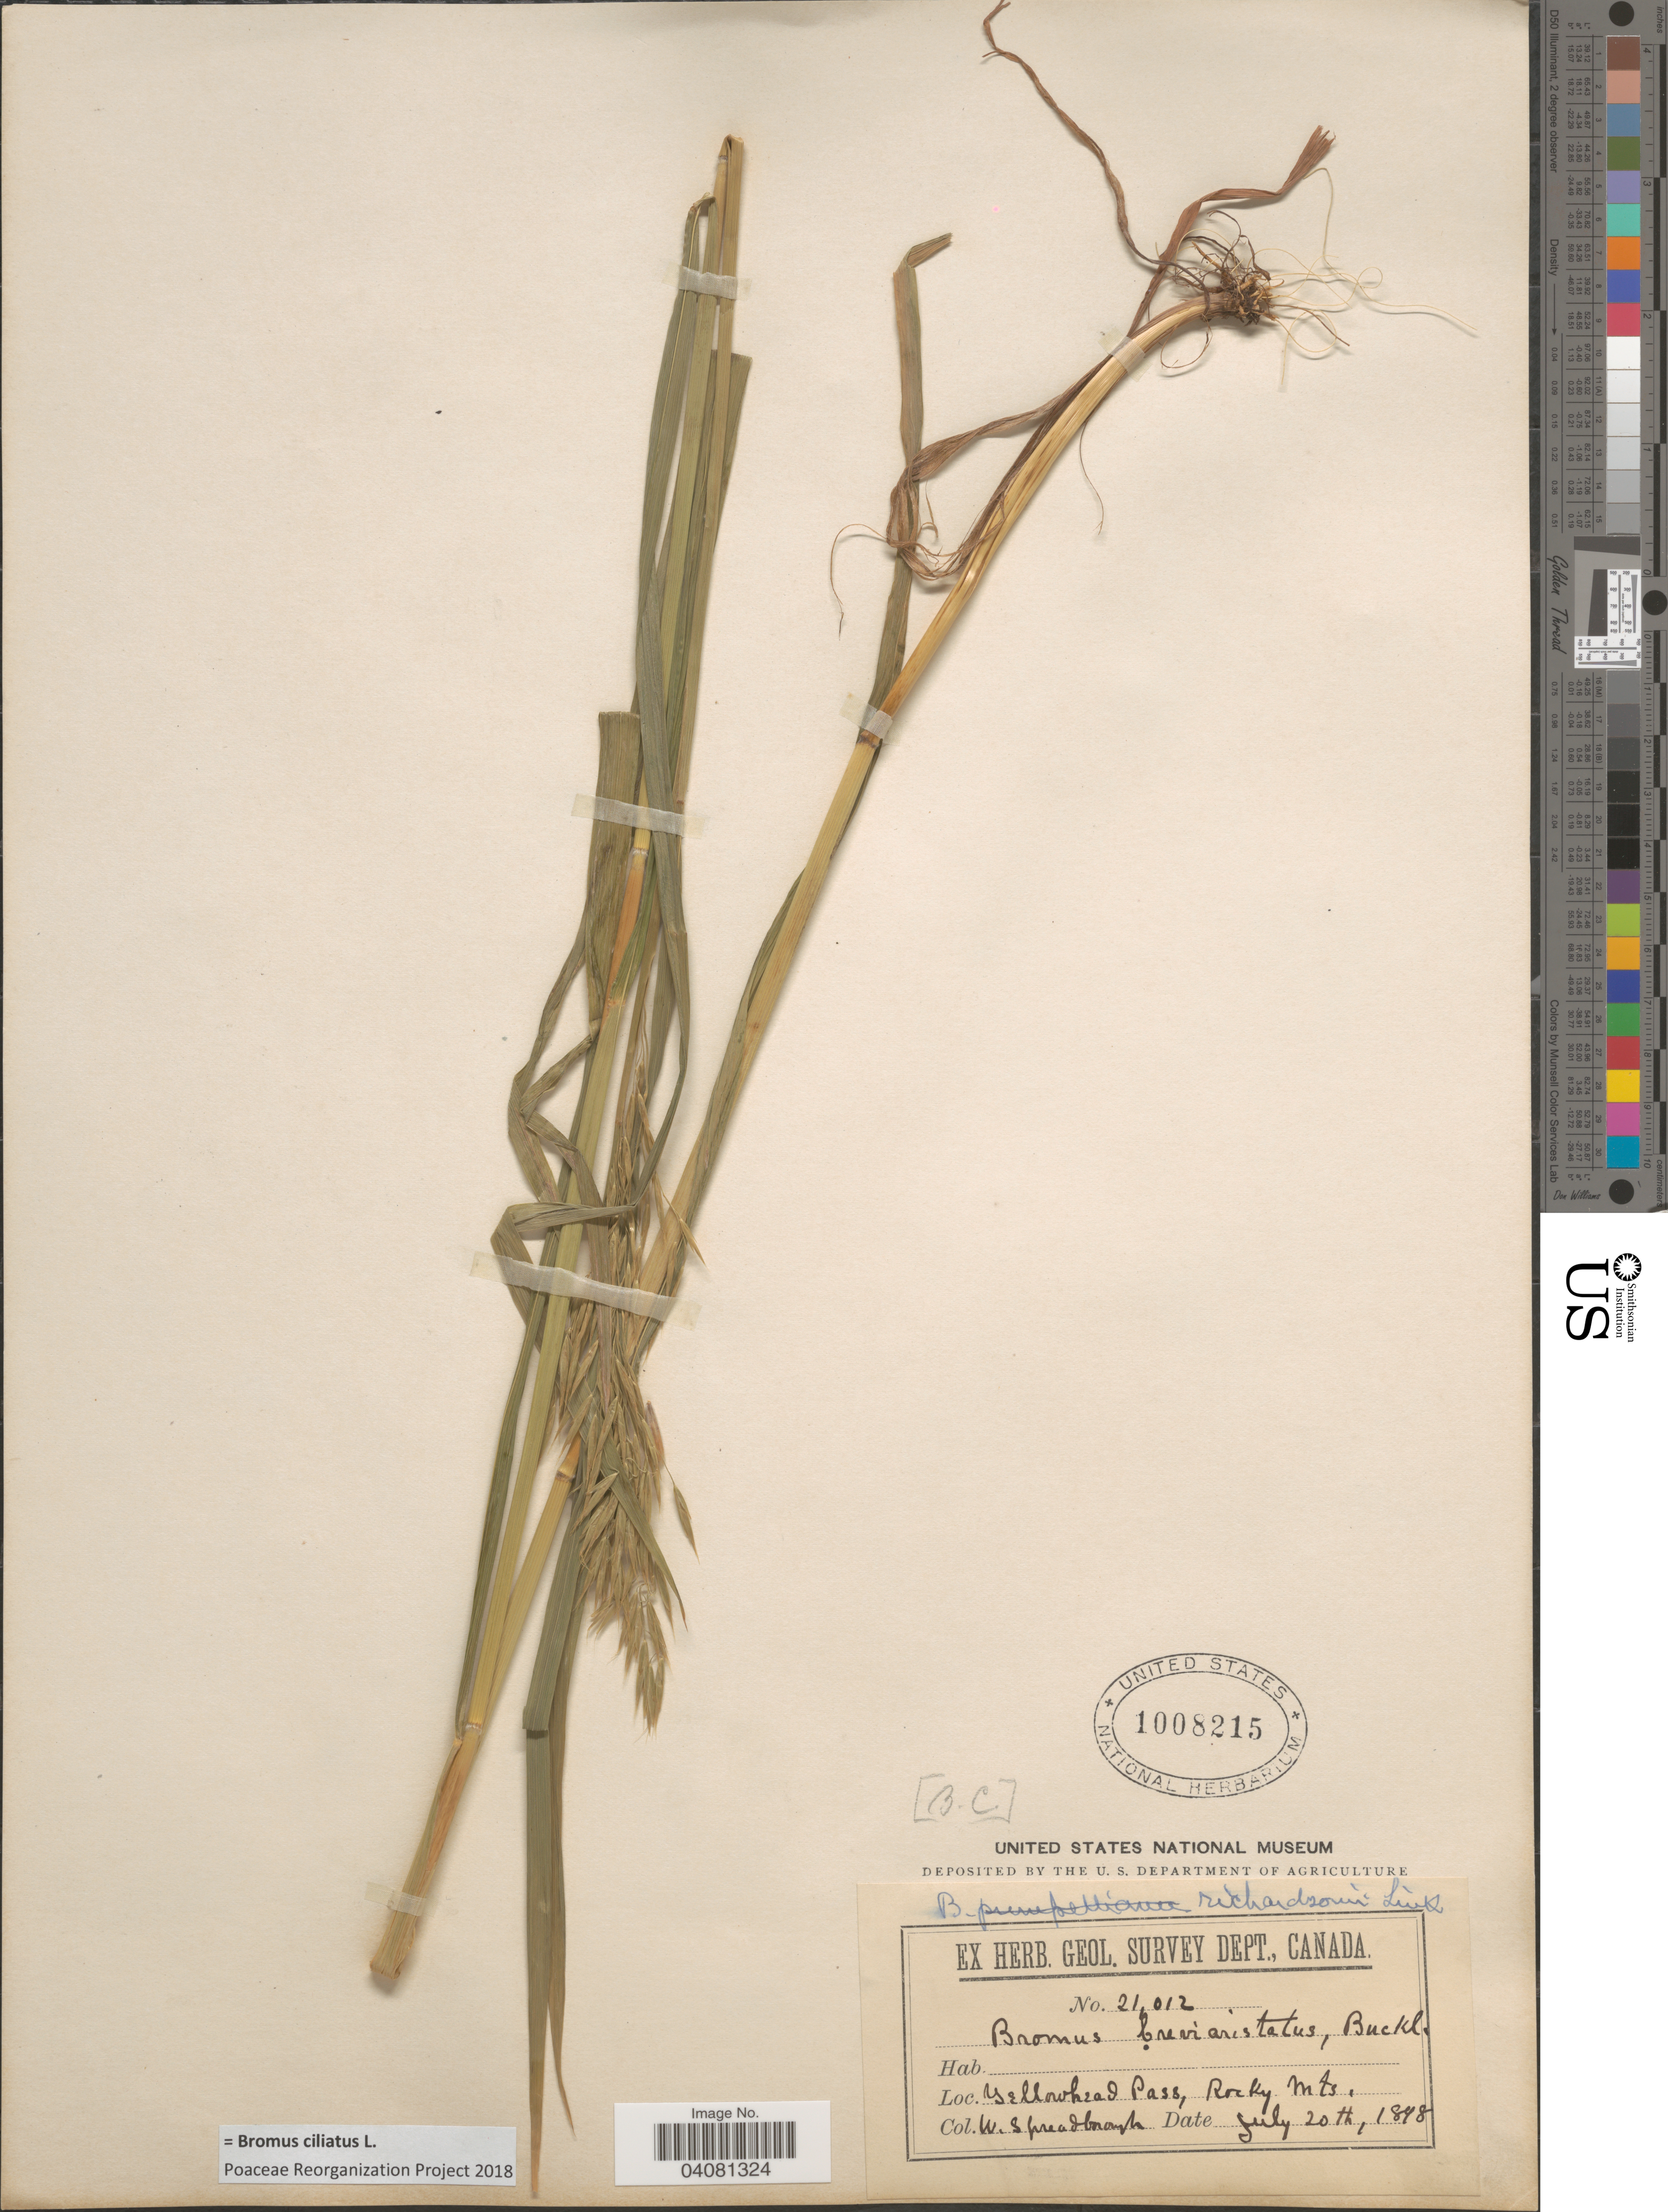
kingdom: Plantae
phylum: Tracheophyta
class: Liliopsida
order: Poales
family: Poaceae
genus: Bromus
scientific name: Bromus ciliatus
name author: L.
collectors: W. Spreadborough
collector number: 21012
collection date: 1848-07-20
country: Canada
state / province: British Columbia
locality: Herb. Geol. Survey Dept., Canada. Yellowhead Pass, Rocky Mts.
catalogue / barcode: US 1008215